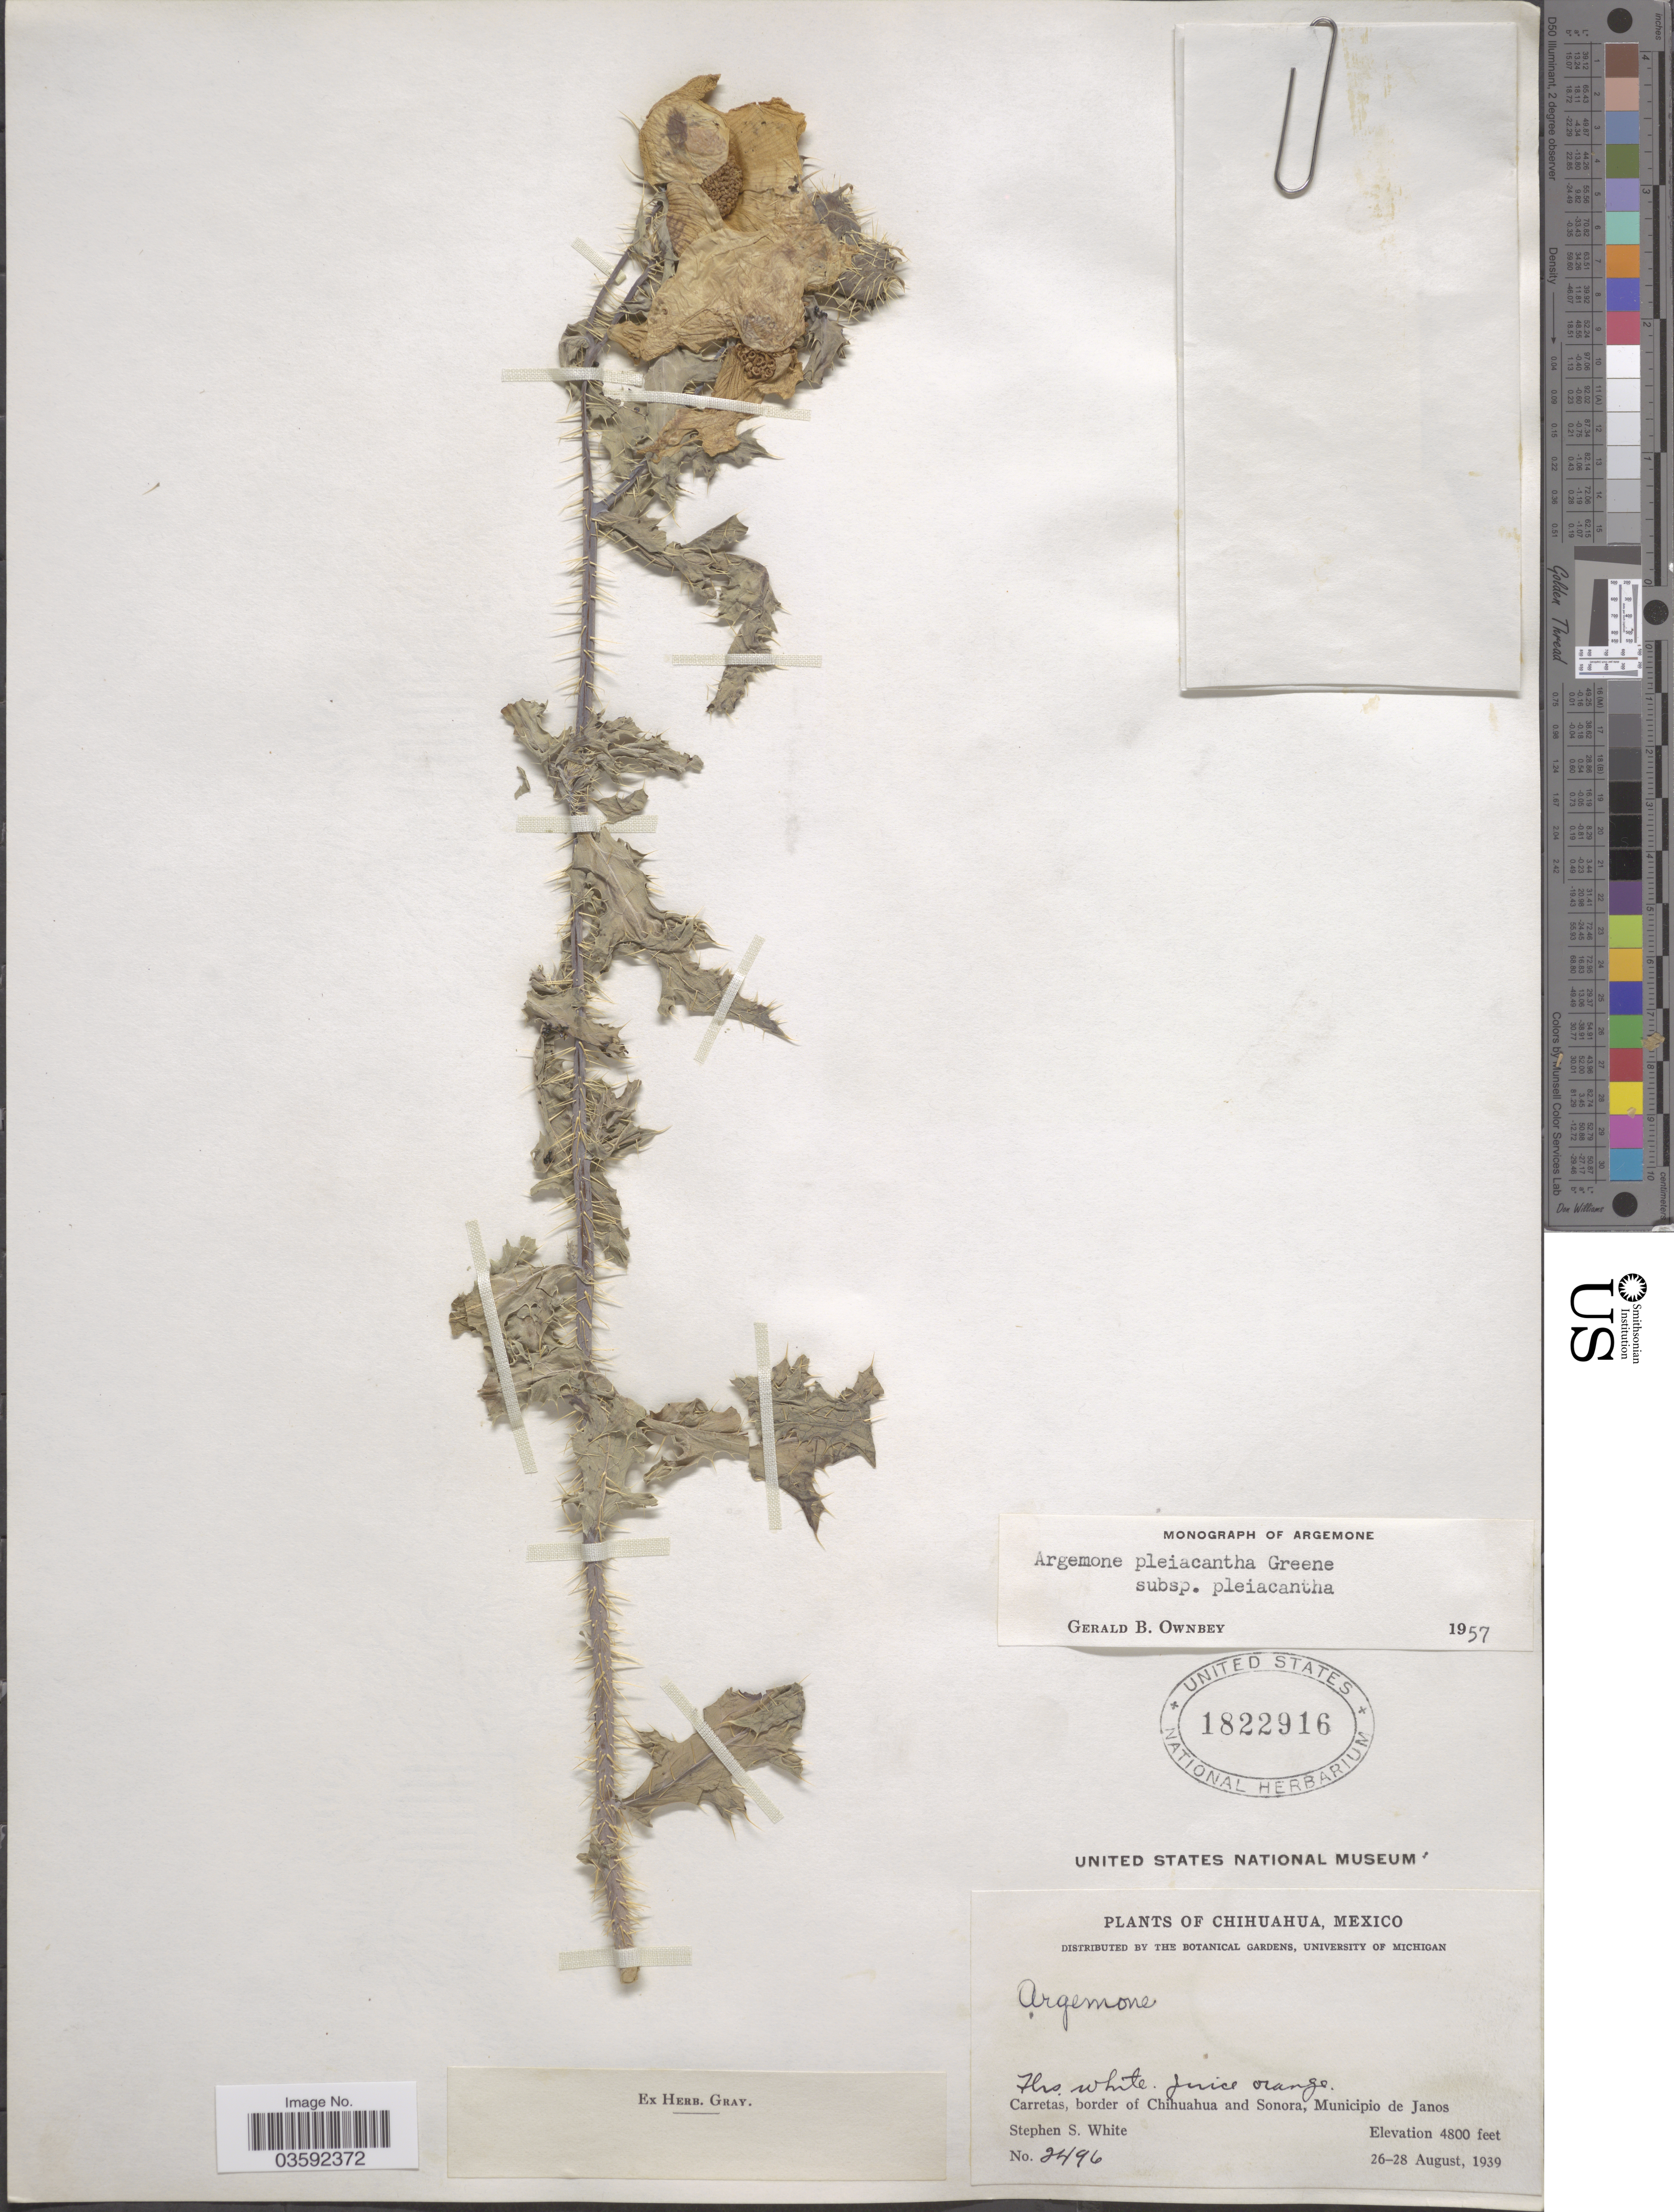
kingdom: Plantae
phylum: Tracheophyta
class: Magnoliopsida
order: Ranunculales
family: Papaveraceae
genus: Argemone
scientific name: Argemone pleiacantha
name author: Greene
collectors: S. S. White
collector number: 2496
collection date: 1939-08-26/1939-08-28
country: Mexico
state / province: Chihuahua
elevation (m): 1463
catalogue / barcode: US 1822916